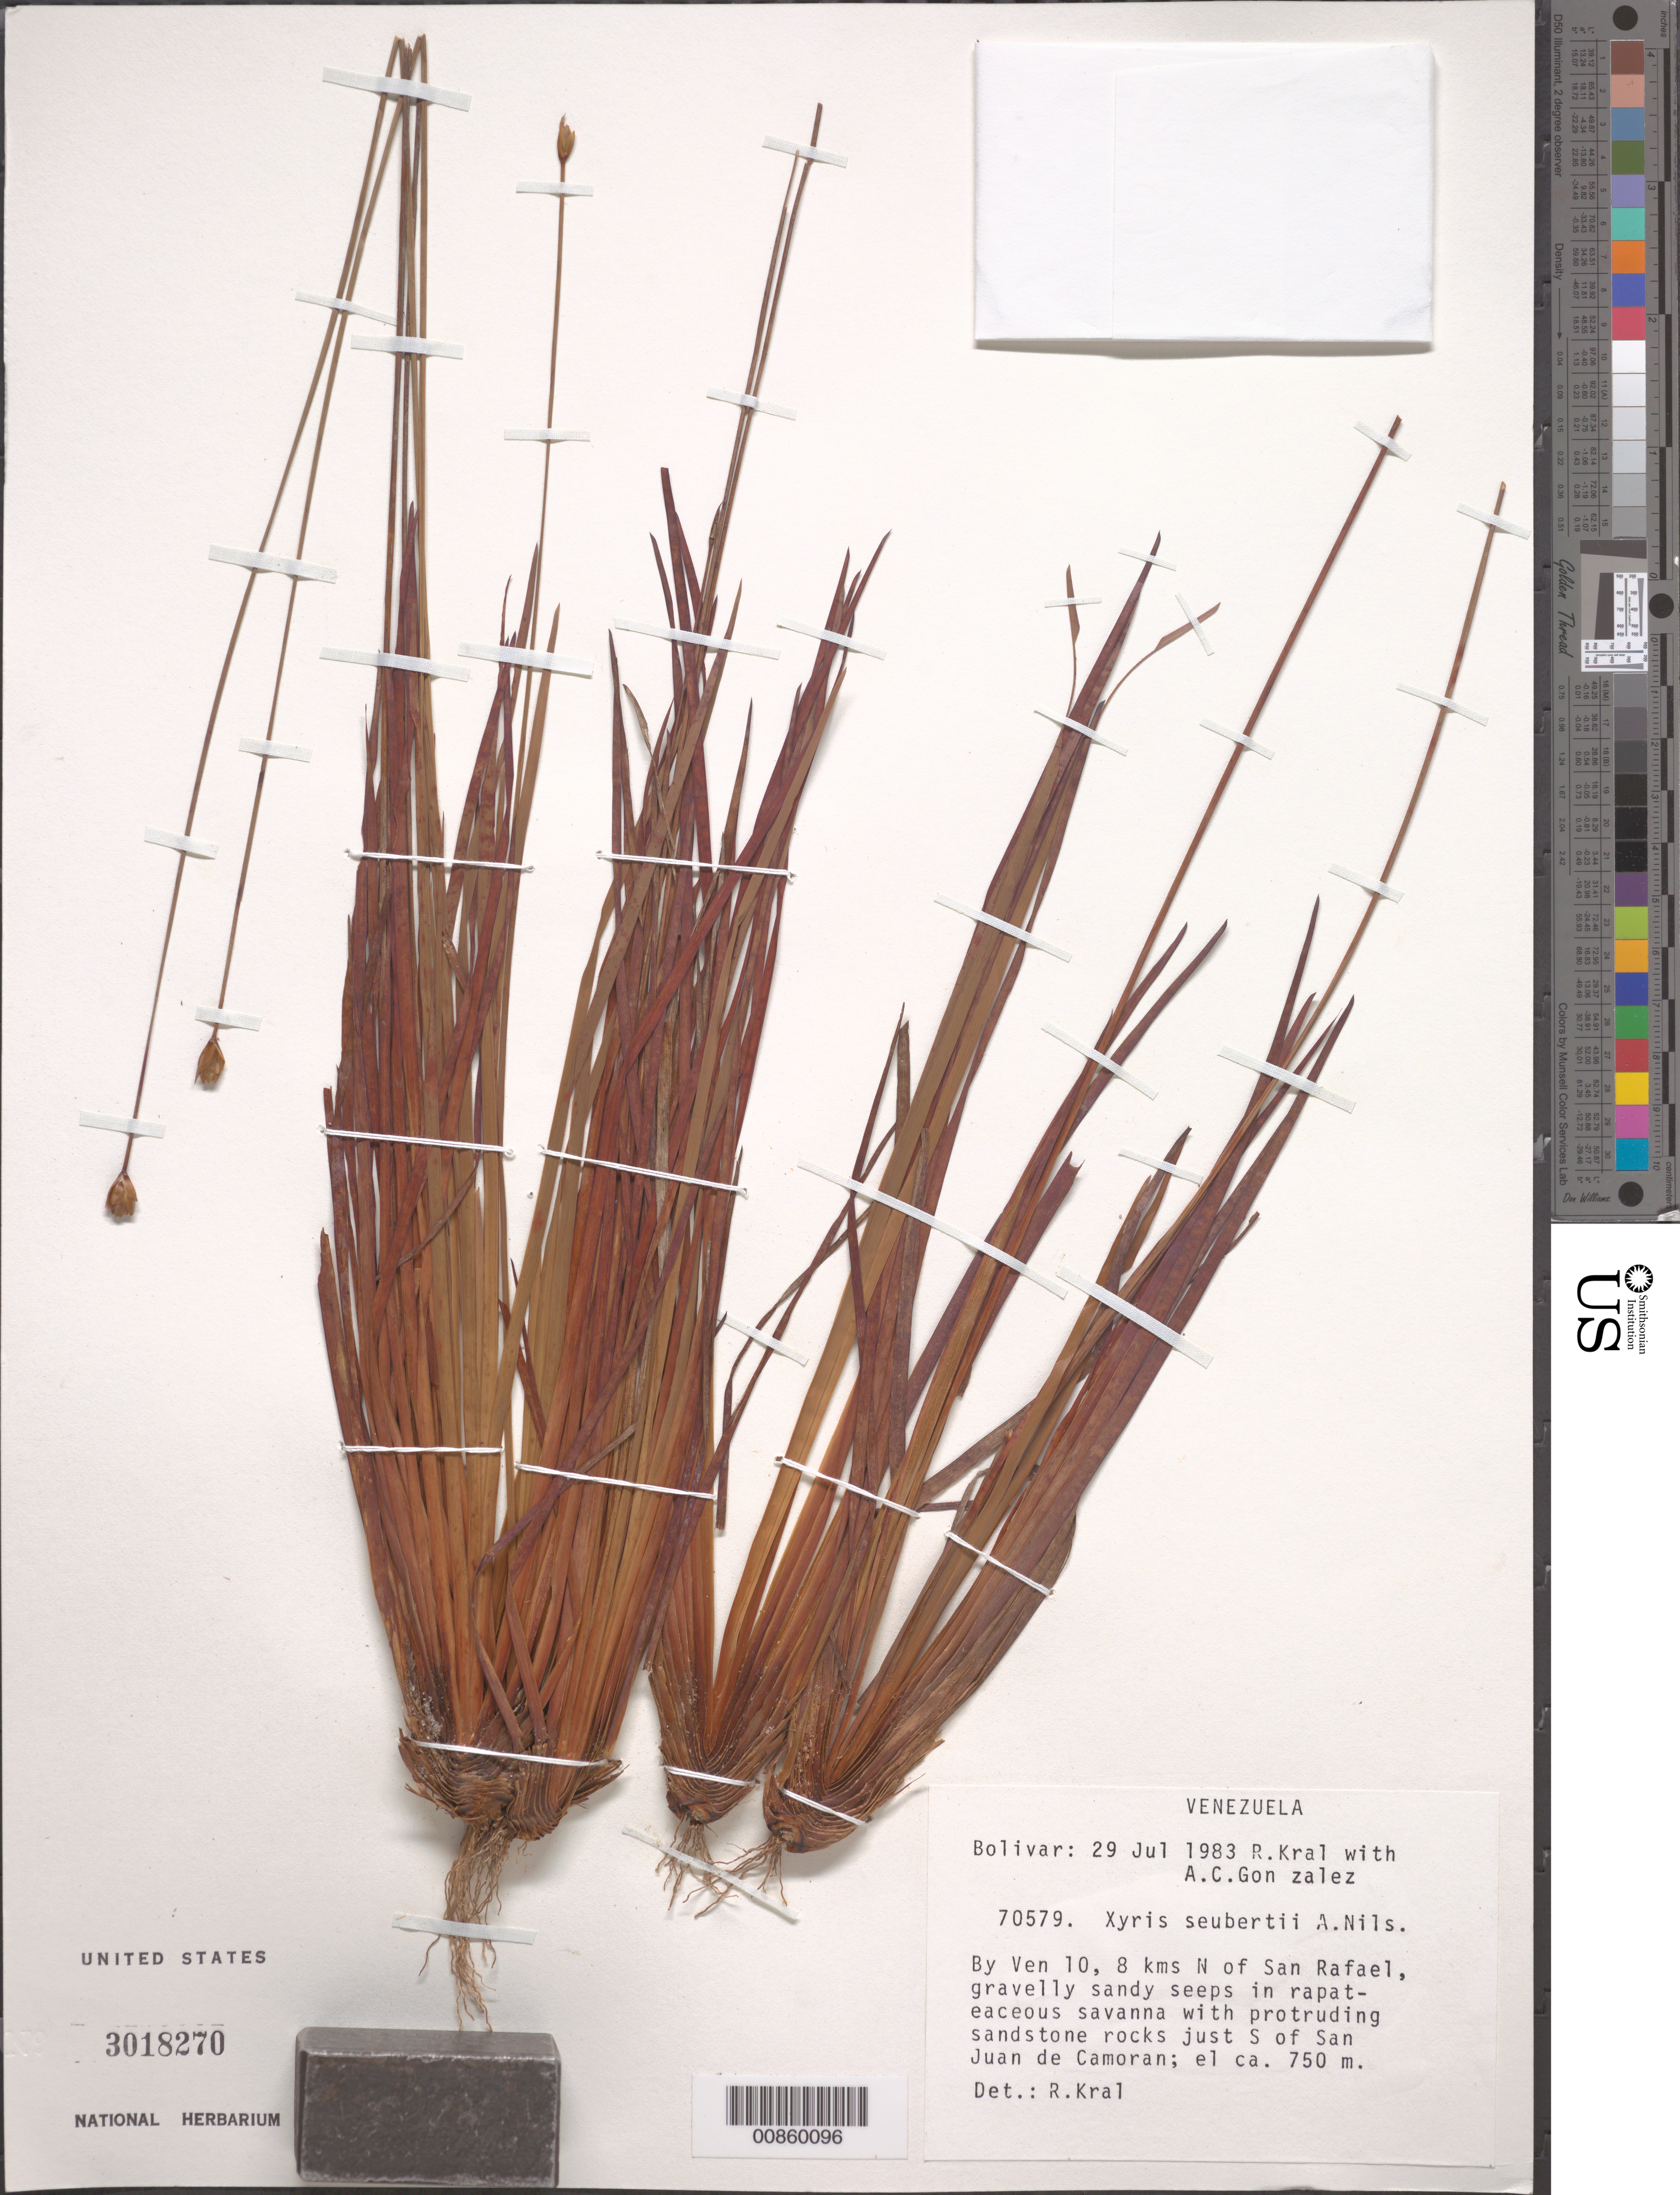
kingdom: Plantae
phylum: Tracheophyta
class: Liliopsida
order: Poales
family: Xyridaceae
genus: Xyris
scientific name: Xyris seubertii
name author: L.A. Nilsson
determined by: Kral, Robert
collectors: R. Kral & A. C. González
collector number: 70579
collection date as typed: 29-Jul-83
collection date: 1983-07-29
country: Venezuela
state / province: Bolívar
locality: San Rafael, 8 km N of, by Ven. 10; just S of San Juan de Camoran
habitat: Gravelly sandy seeps in rapateaceous savanna with protruding sandstone rocks.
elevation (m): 750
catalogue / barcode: US 3018270